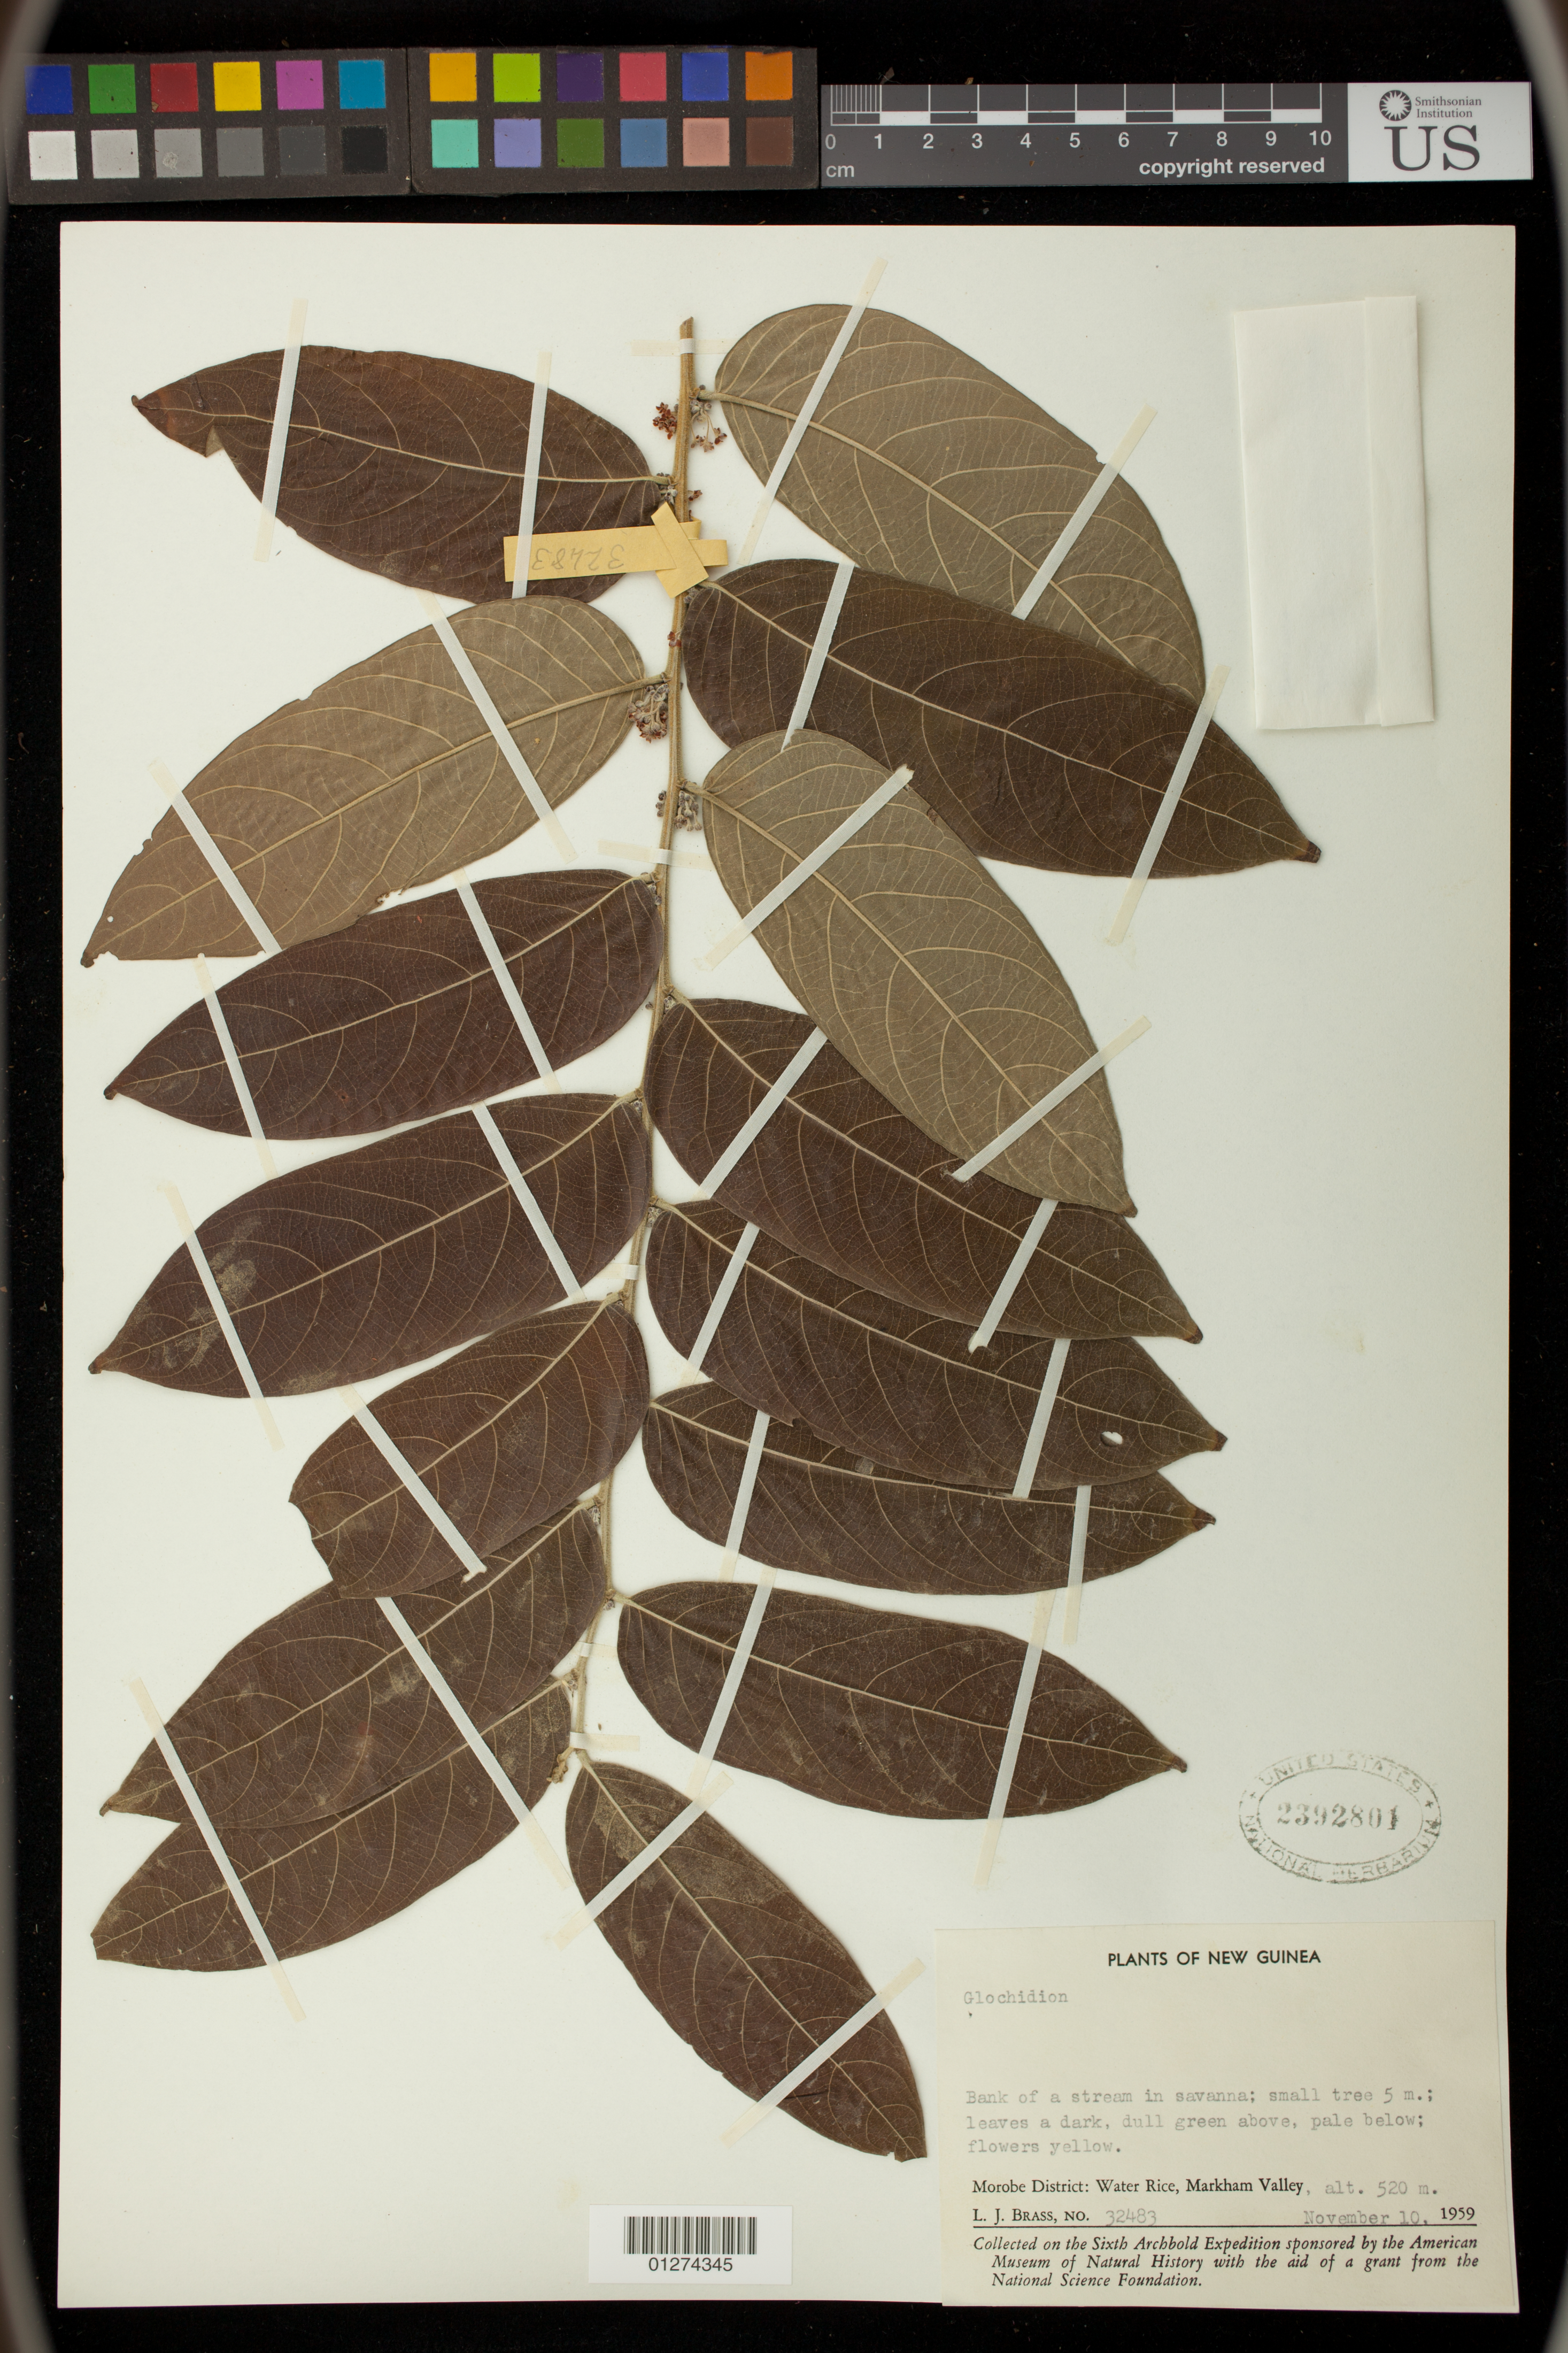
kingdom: Plantae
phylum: Tracheophyta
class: Magnoliopsida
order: Malpighiales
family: Phyllanthaceae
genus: Glochidion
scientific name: Glochidion sp.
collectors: L. J. Brass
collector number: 32483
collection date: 1959-11-10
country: Papua New Guinea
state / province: Morobe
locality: Water Rice, Markham Valley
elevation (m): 520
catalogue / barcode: US 2392801